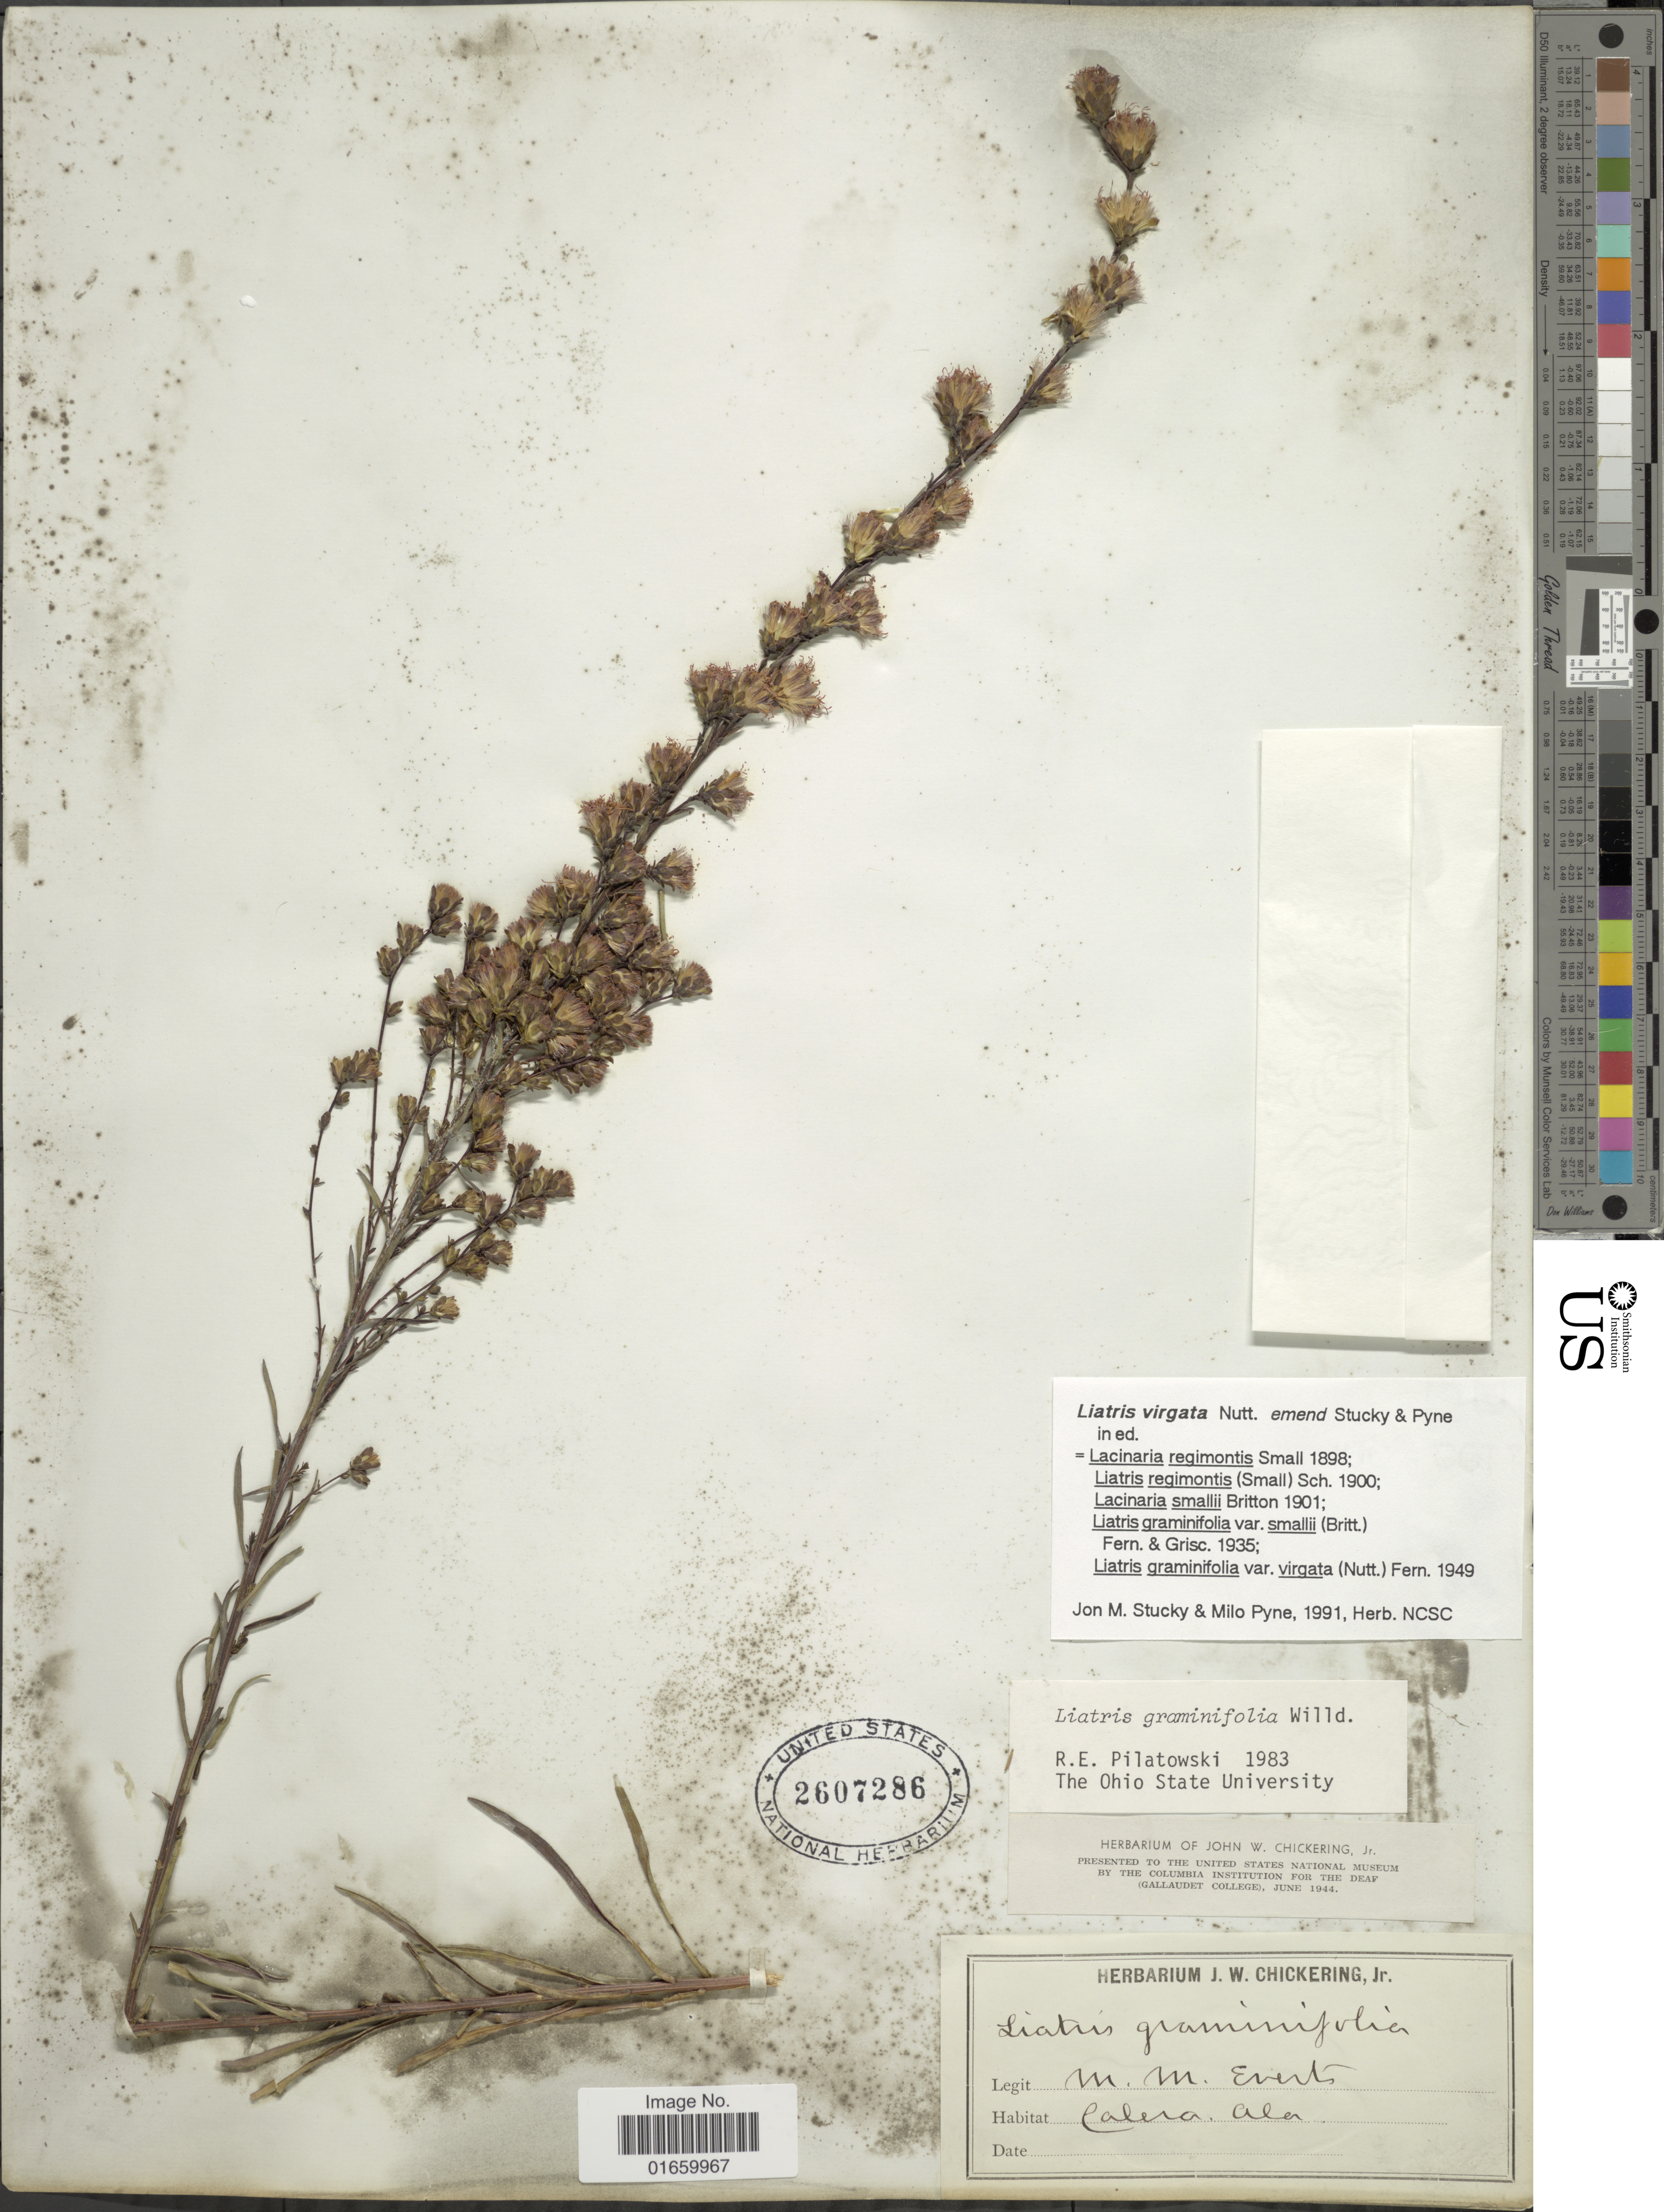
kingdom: Plantae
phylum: Tracheophyta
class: Magnoliopsida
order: Asterales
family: Asteraceae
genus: Liatris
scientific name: Liatris virgata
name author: Nutt.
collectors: M. Everts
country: United States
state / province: Alabama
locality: Calera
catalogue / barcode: US 2607286